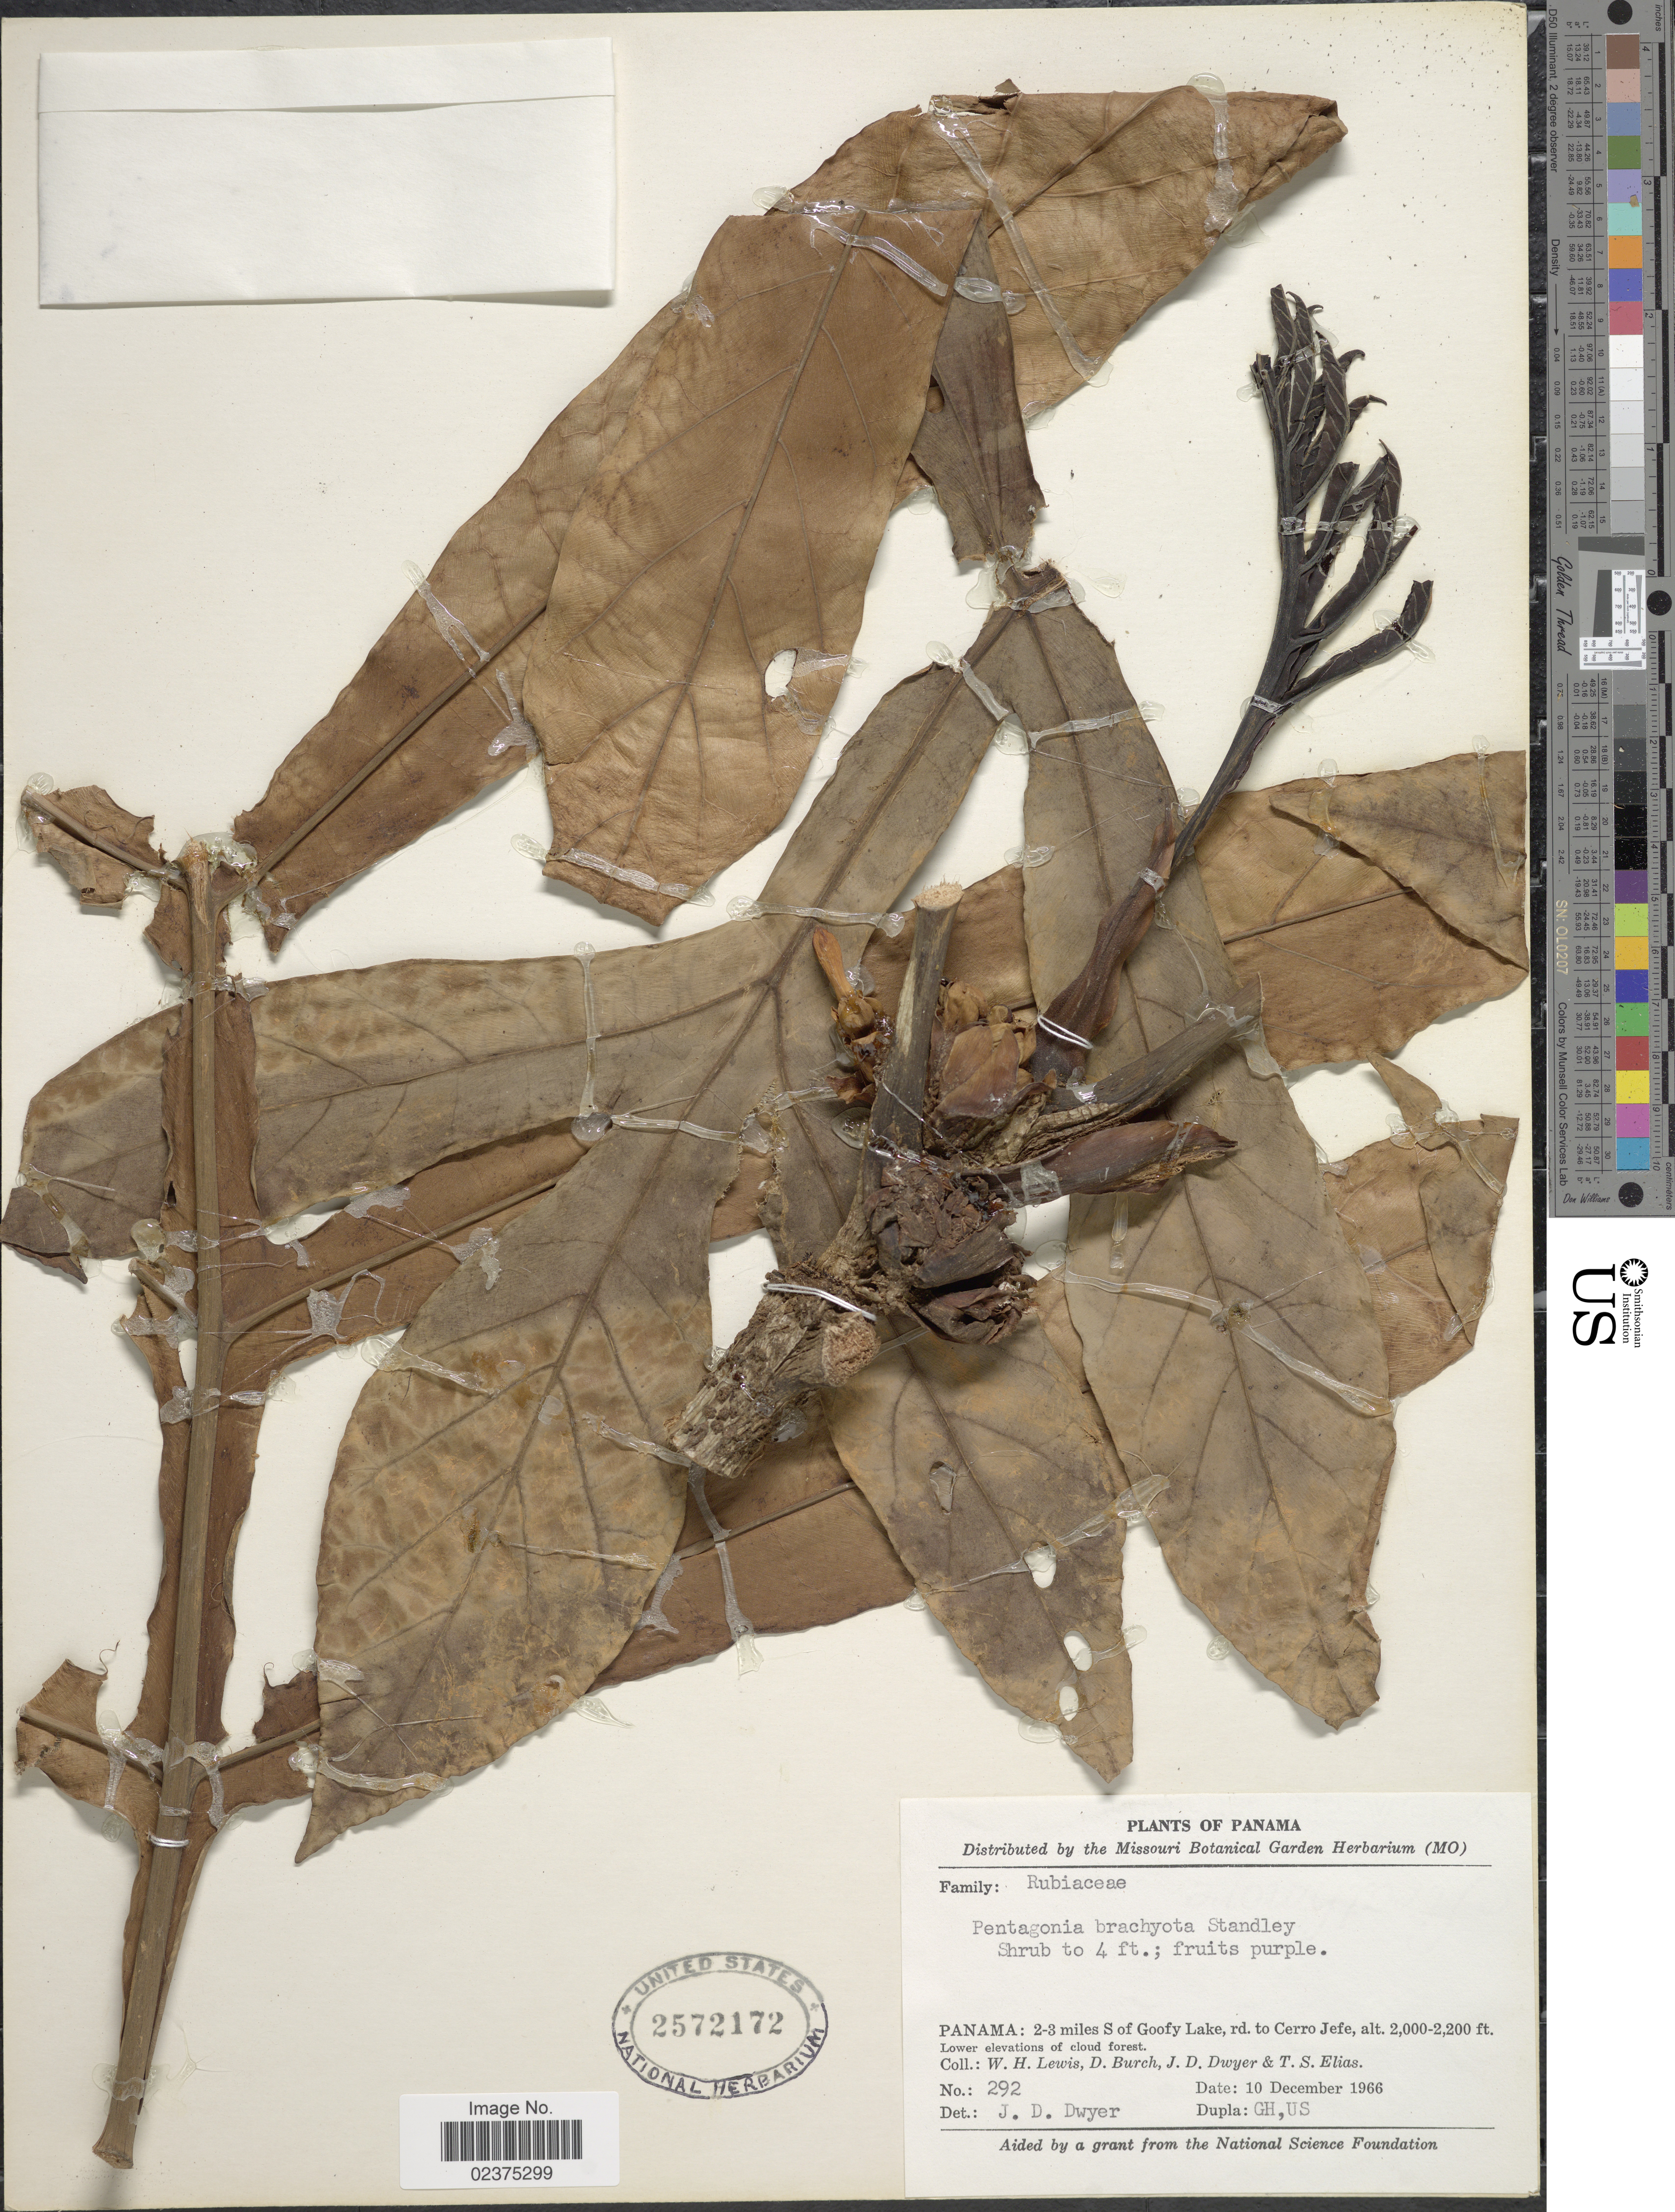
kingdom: Plantae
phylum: Tracheophyta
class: Magnoliopsida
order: Gentianales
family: Rubiaceae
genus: Pentagonia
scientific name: Pentagonia brachyotis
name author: (Standl.) Standl.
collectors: W. H. Lewis, D. Burch, J. D. Dwyer & T. S. Elias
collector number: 292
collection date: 1966-12-10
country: Panama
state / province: Panamá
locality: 2-3 miles S of Goofy Lake, rd to Cerro Jefe, Lower elevations of cloud forest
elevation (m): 610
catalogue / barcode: US 2572172